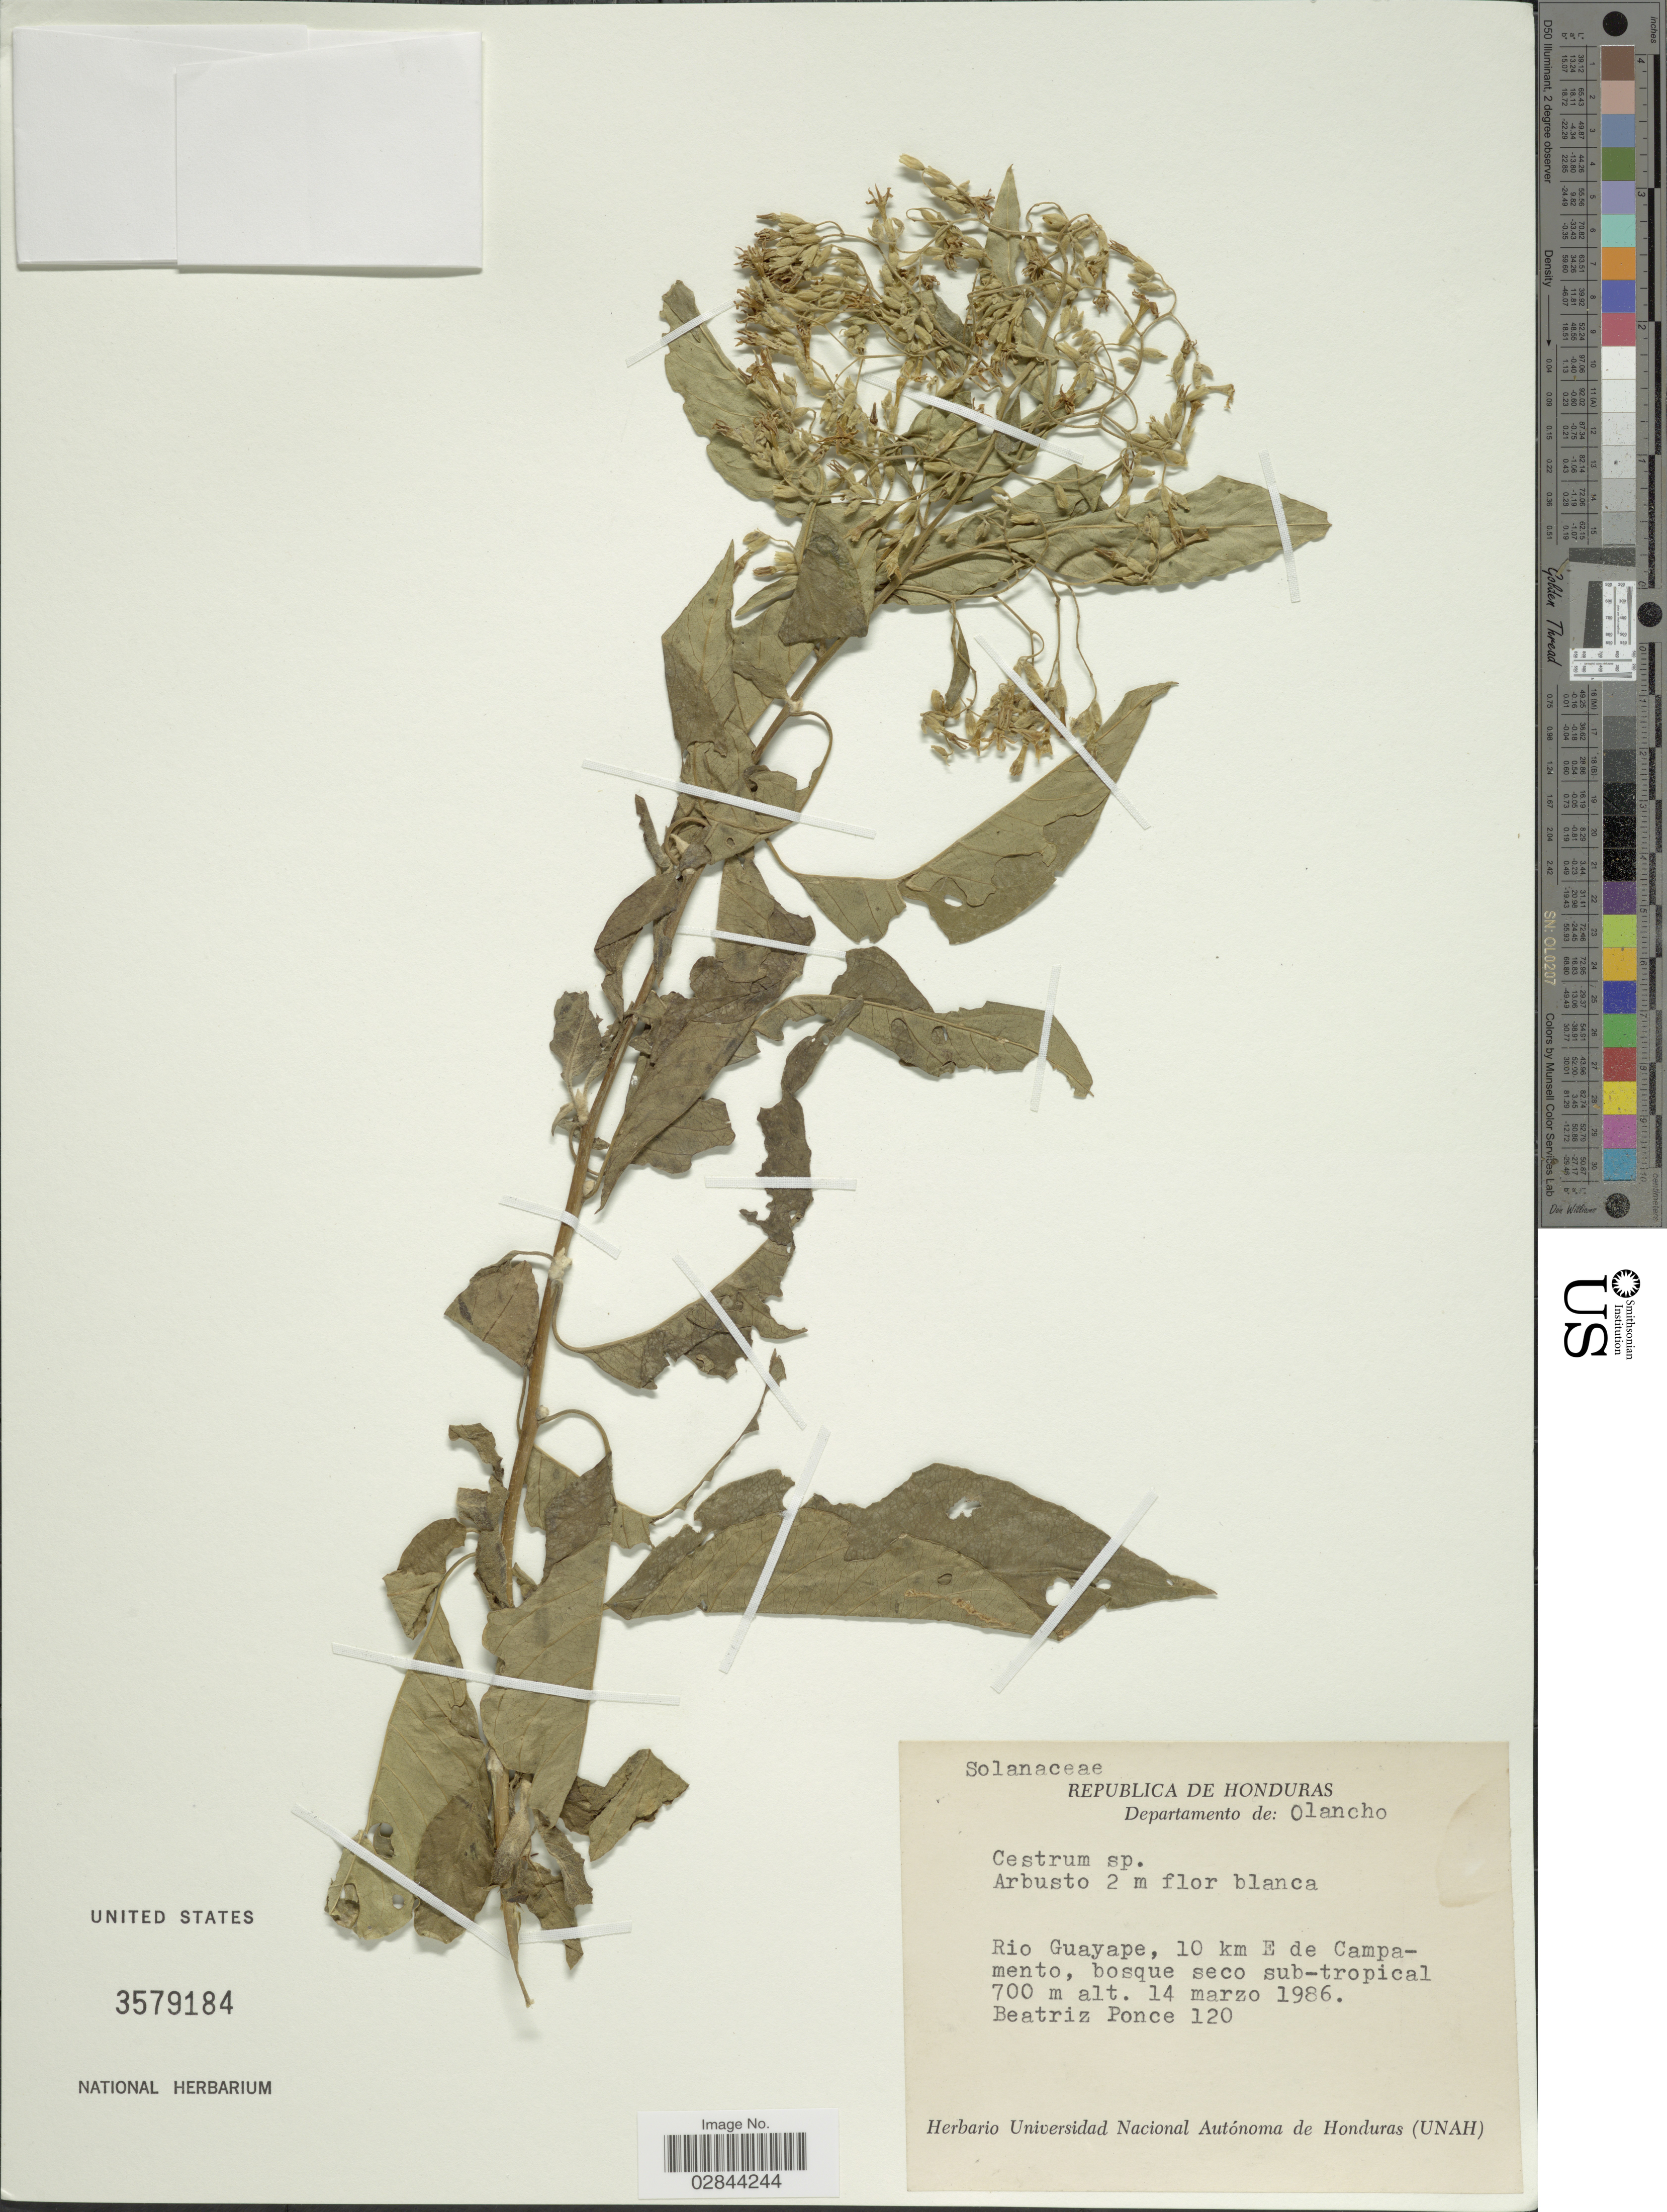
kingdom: Plantae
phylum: Tracheophyta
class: Magnoliopsida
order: Solanales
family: Solanaceae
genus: Cestrum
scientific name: Cestrum sp.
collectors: B. Ponce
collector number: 120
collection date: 1986-03-14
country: Honduras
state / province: Olancho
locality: Departamento de Olancho, Rio Guayape, 10 km E de Campamento, bosque seco sub-tropical.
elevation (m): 700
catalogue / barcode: US 3579184